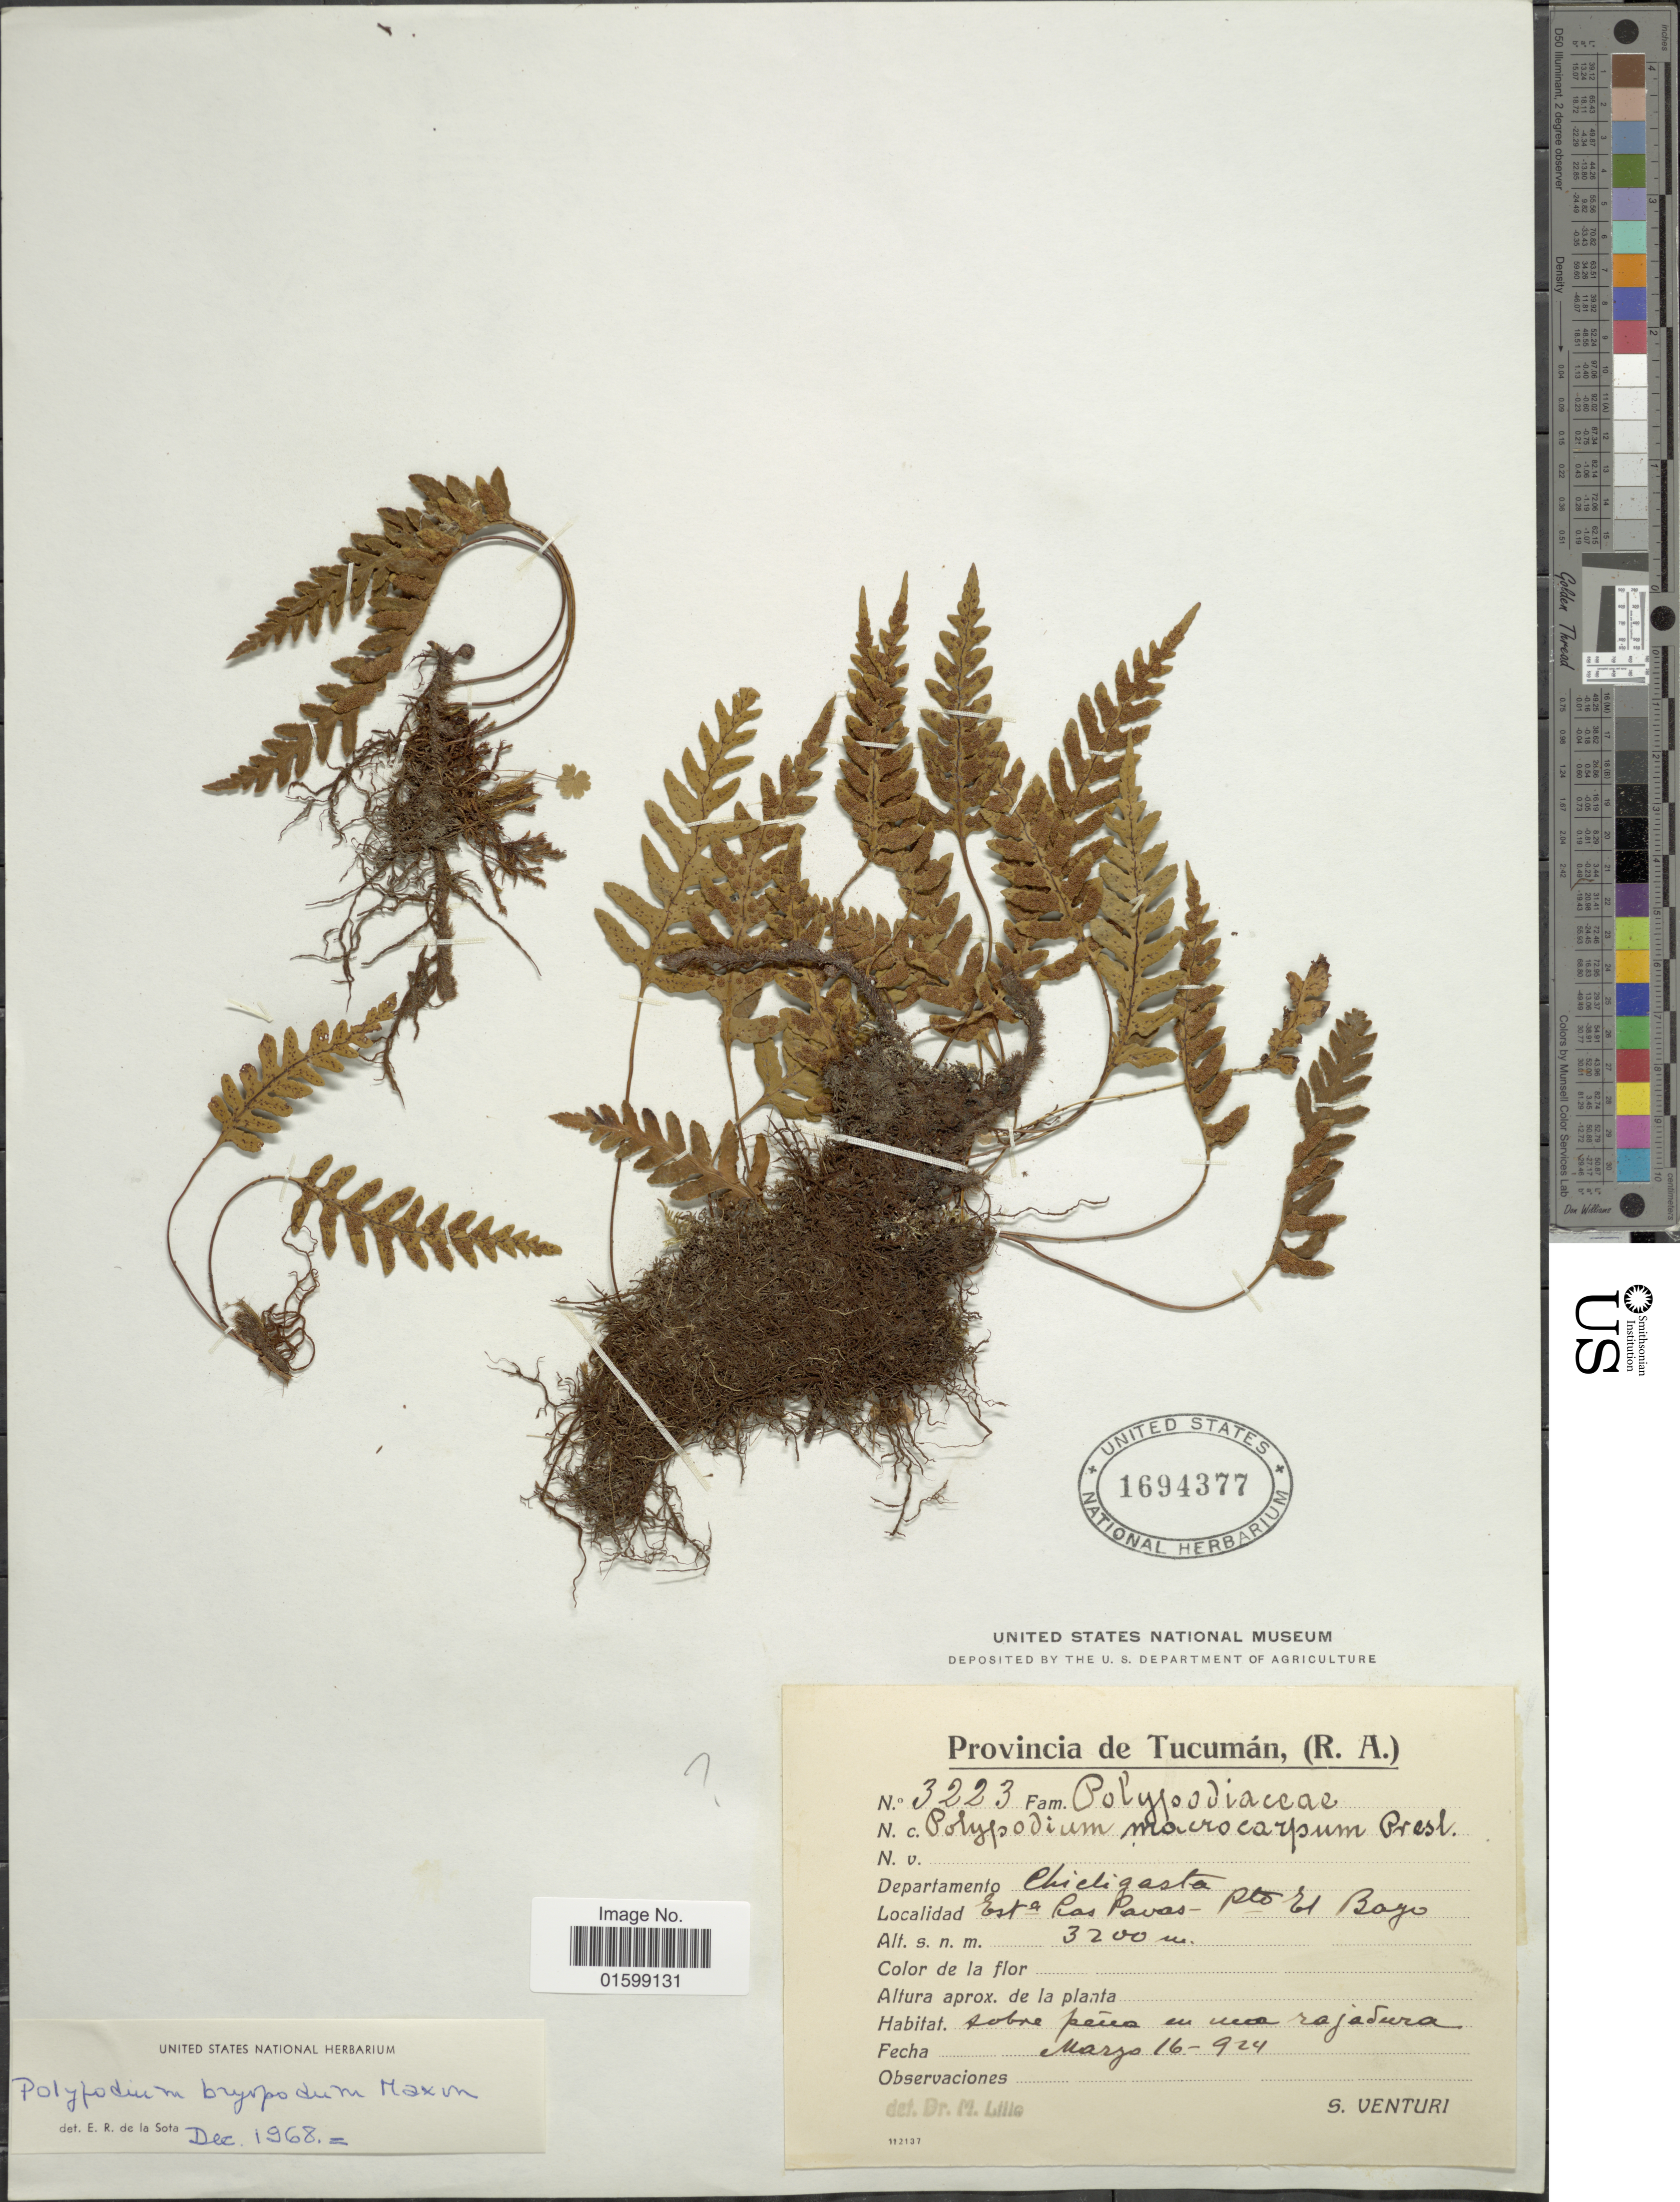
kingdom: Plantae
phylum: Tracheophyta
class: Polypodiopsida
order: Polypodiales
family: Polypodiaceae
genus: Pleopeltis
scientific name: Pleopeltis bryopoda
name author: (Maxon) de la Sota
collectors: S. Venturi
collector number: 3223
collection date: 1924-03-16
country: Argentina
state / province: Tucuman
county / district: Chicligasta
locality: Est-a Las Pavas - Pto. El Bayo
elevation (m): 3200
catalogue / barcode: US 1694377